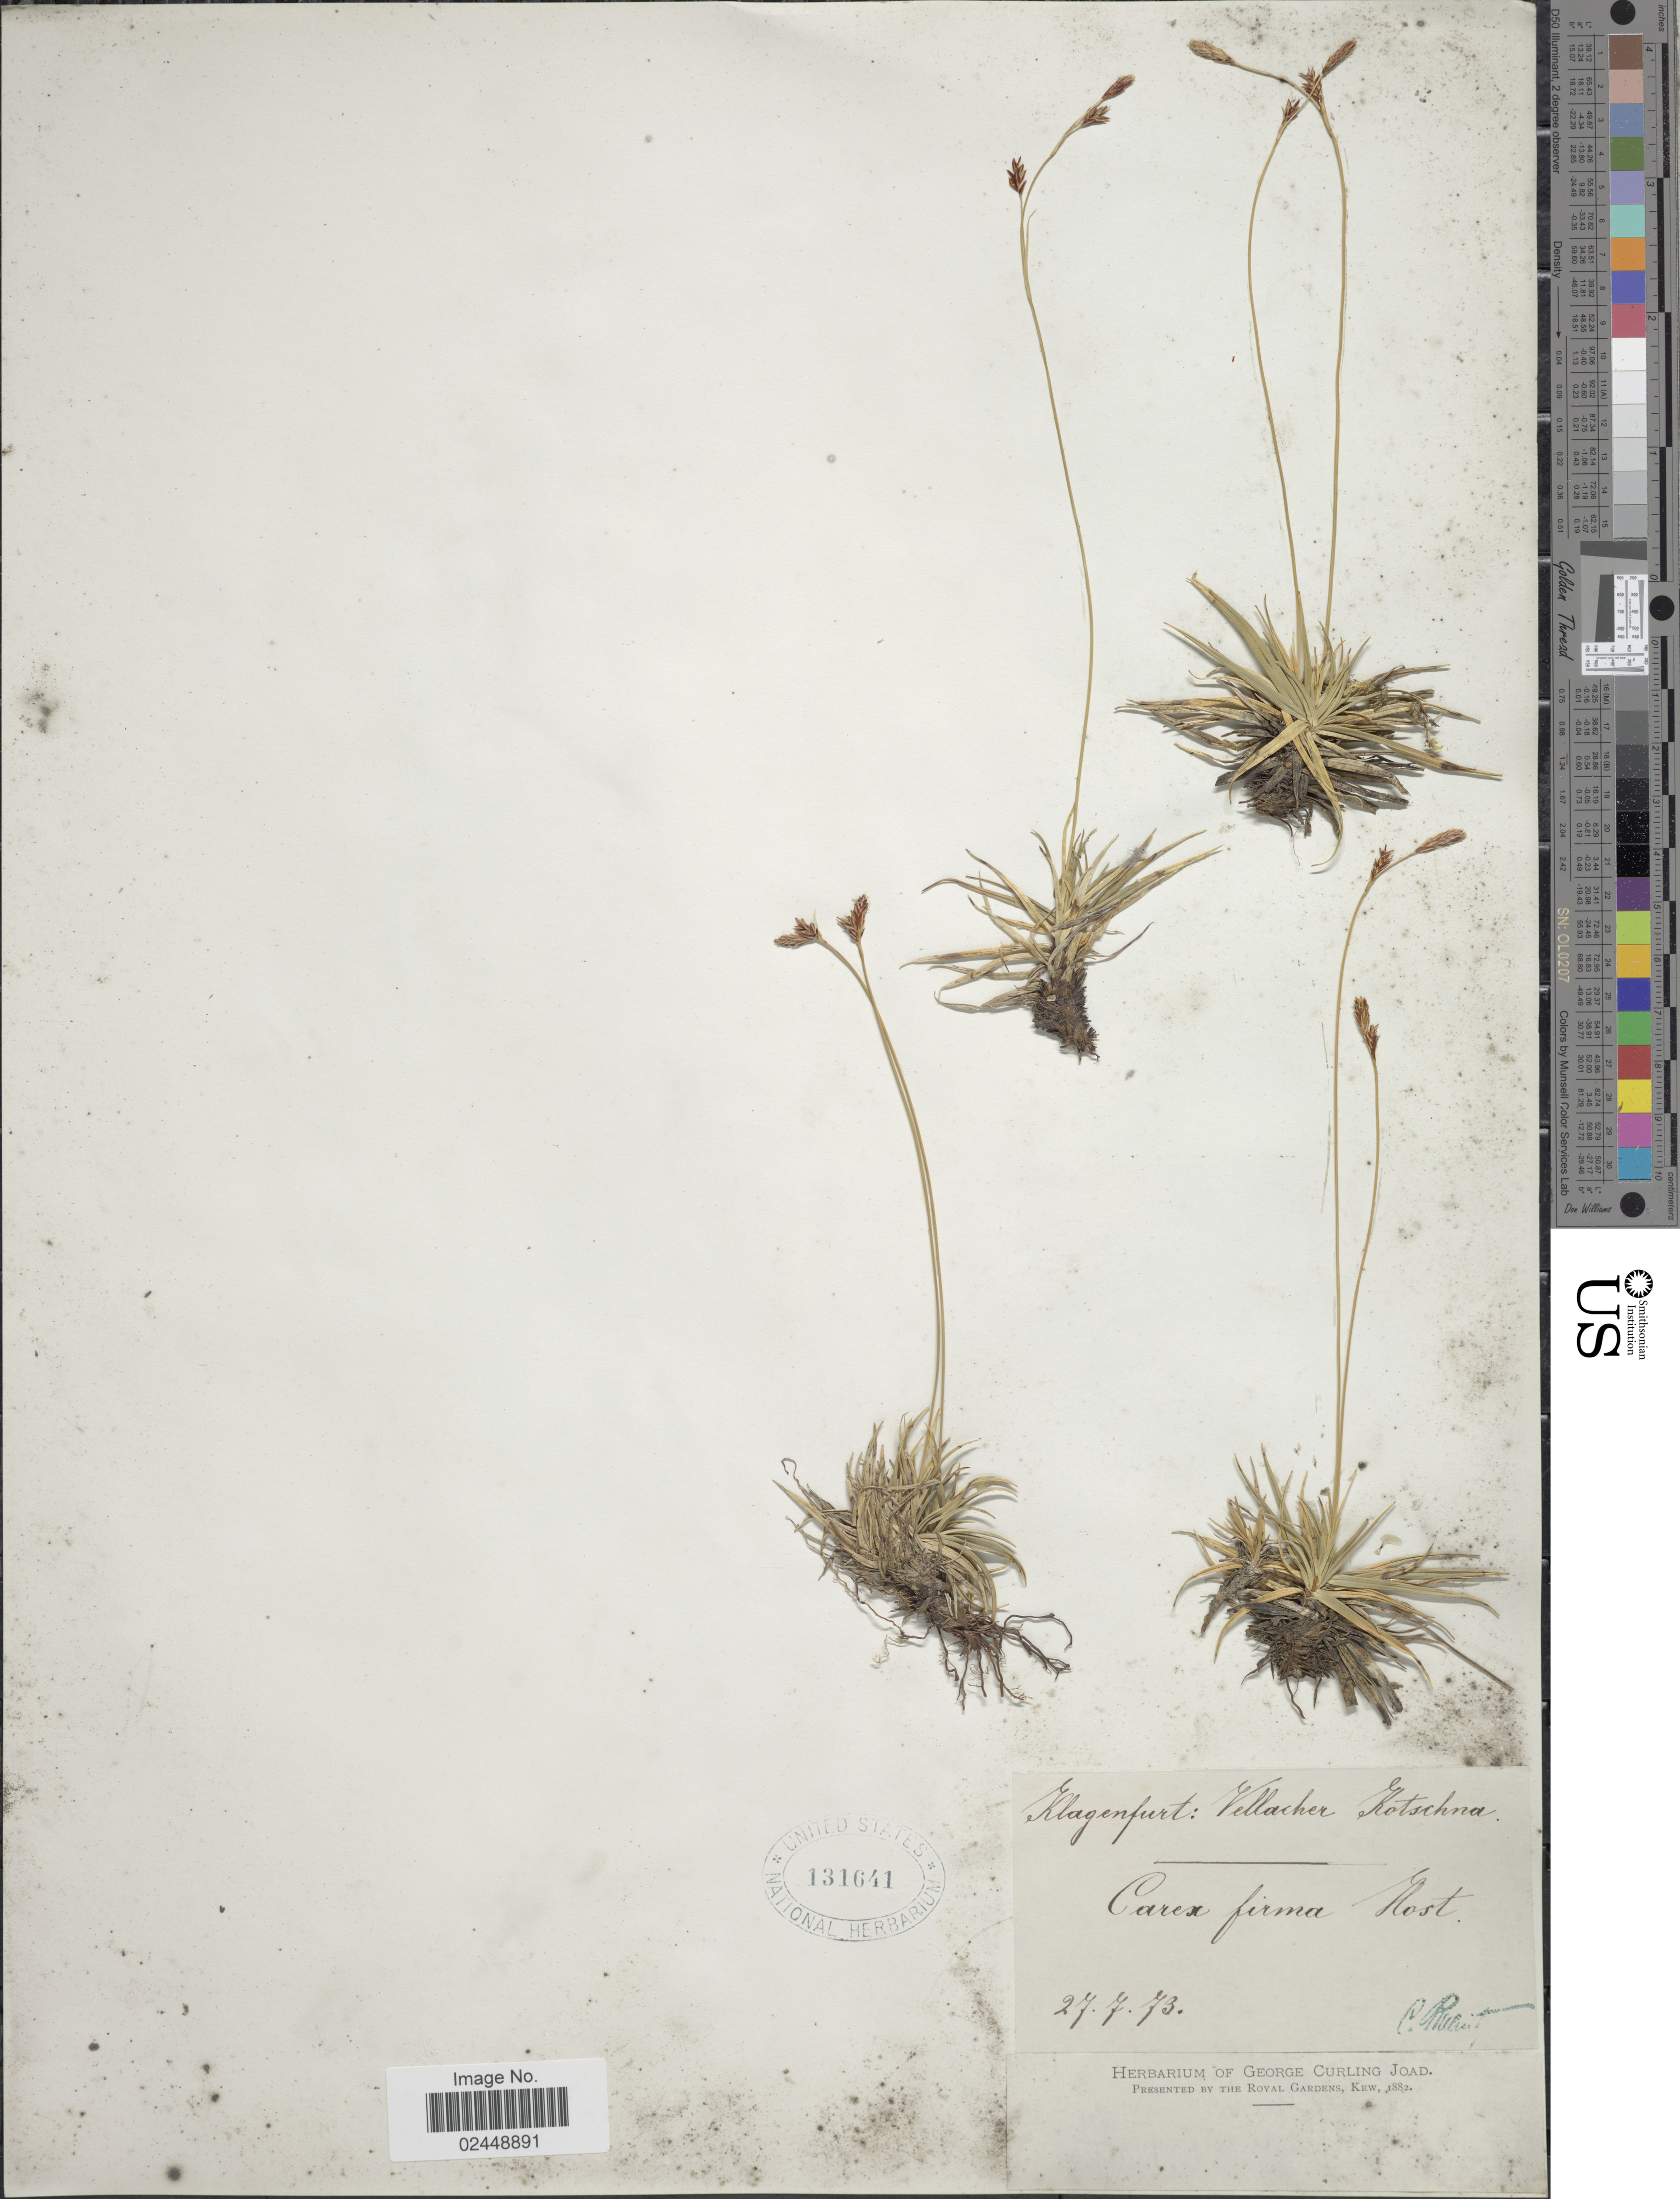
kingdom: Plantae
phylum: Tracheophyta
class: Liliopsida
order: Poales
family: Cyperaceae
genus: Carex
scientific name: Carex firma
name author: Host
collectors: C. Ruenitz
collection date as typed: Transcribed d/m/y: 27/7/73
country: Austria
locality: Klagenfurt: Vellacher Kotschna, Carex firma Host. [unsure placement]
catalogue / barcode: US 131641